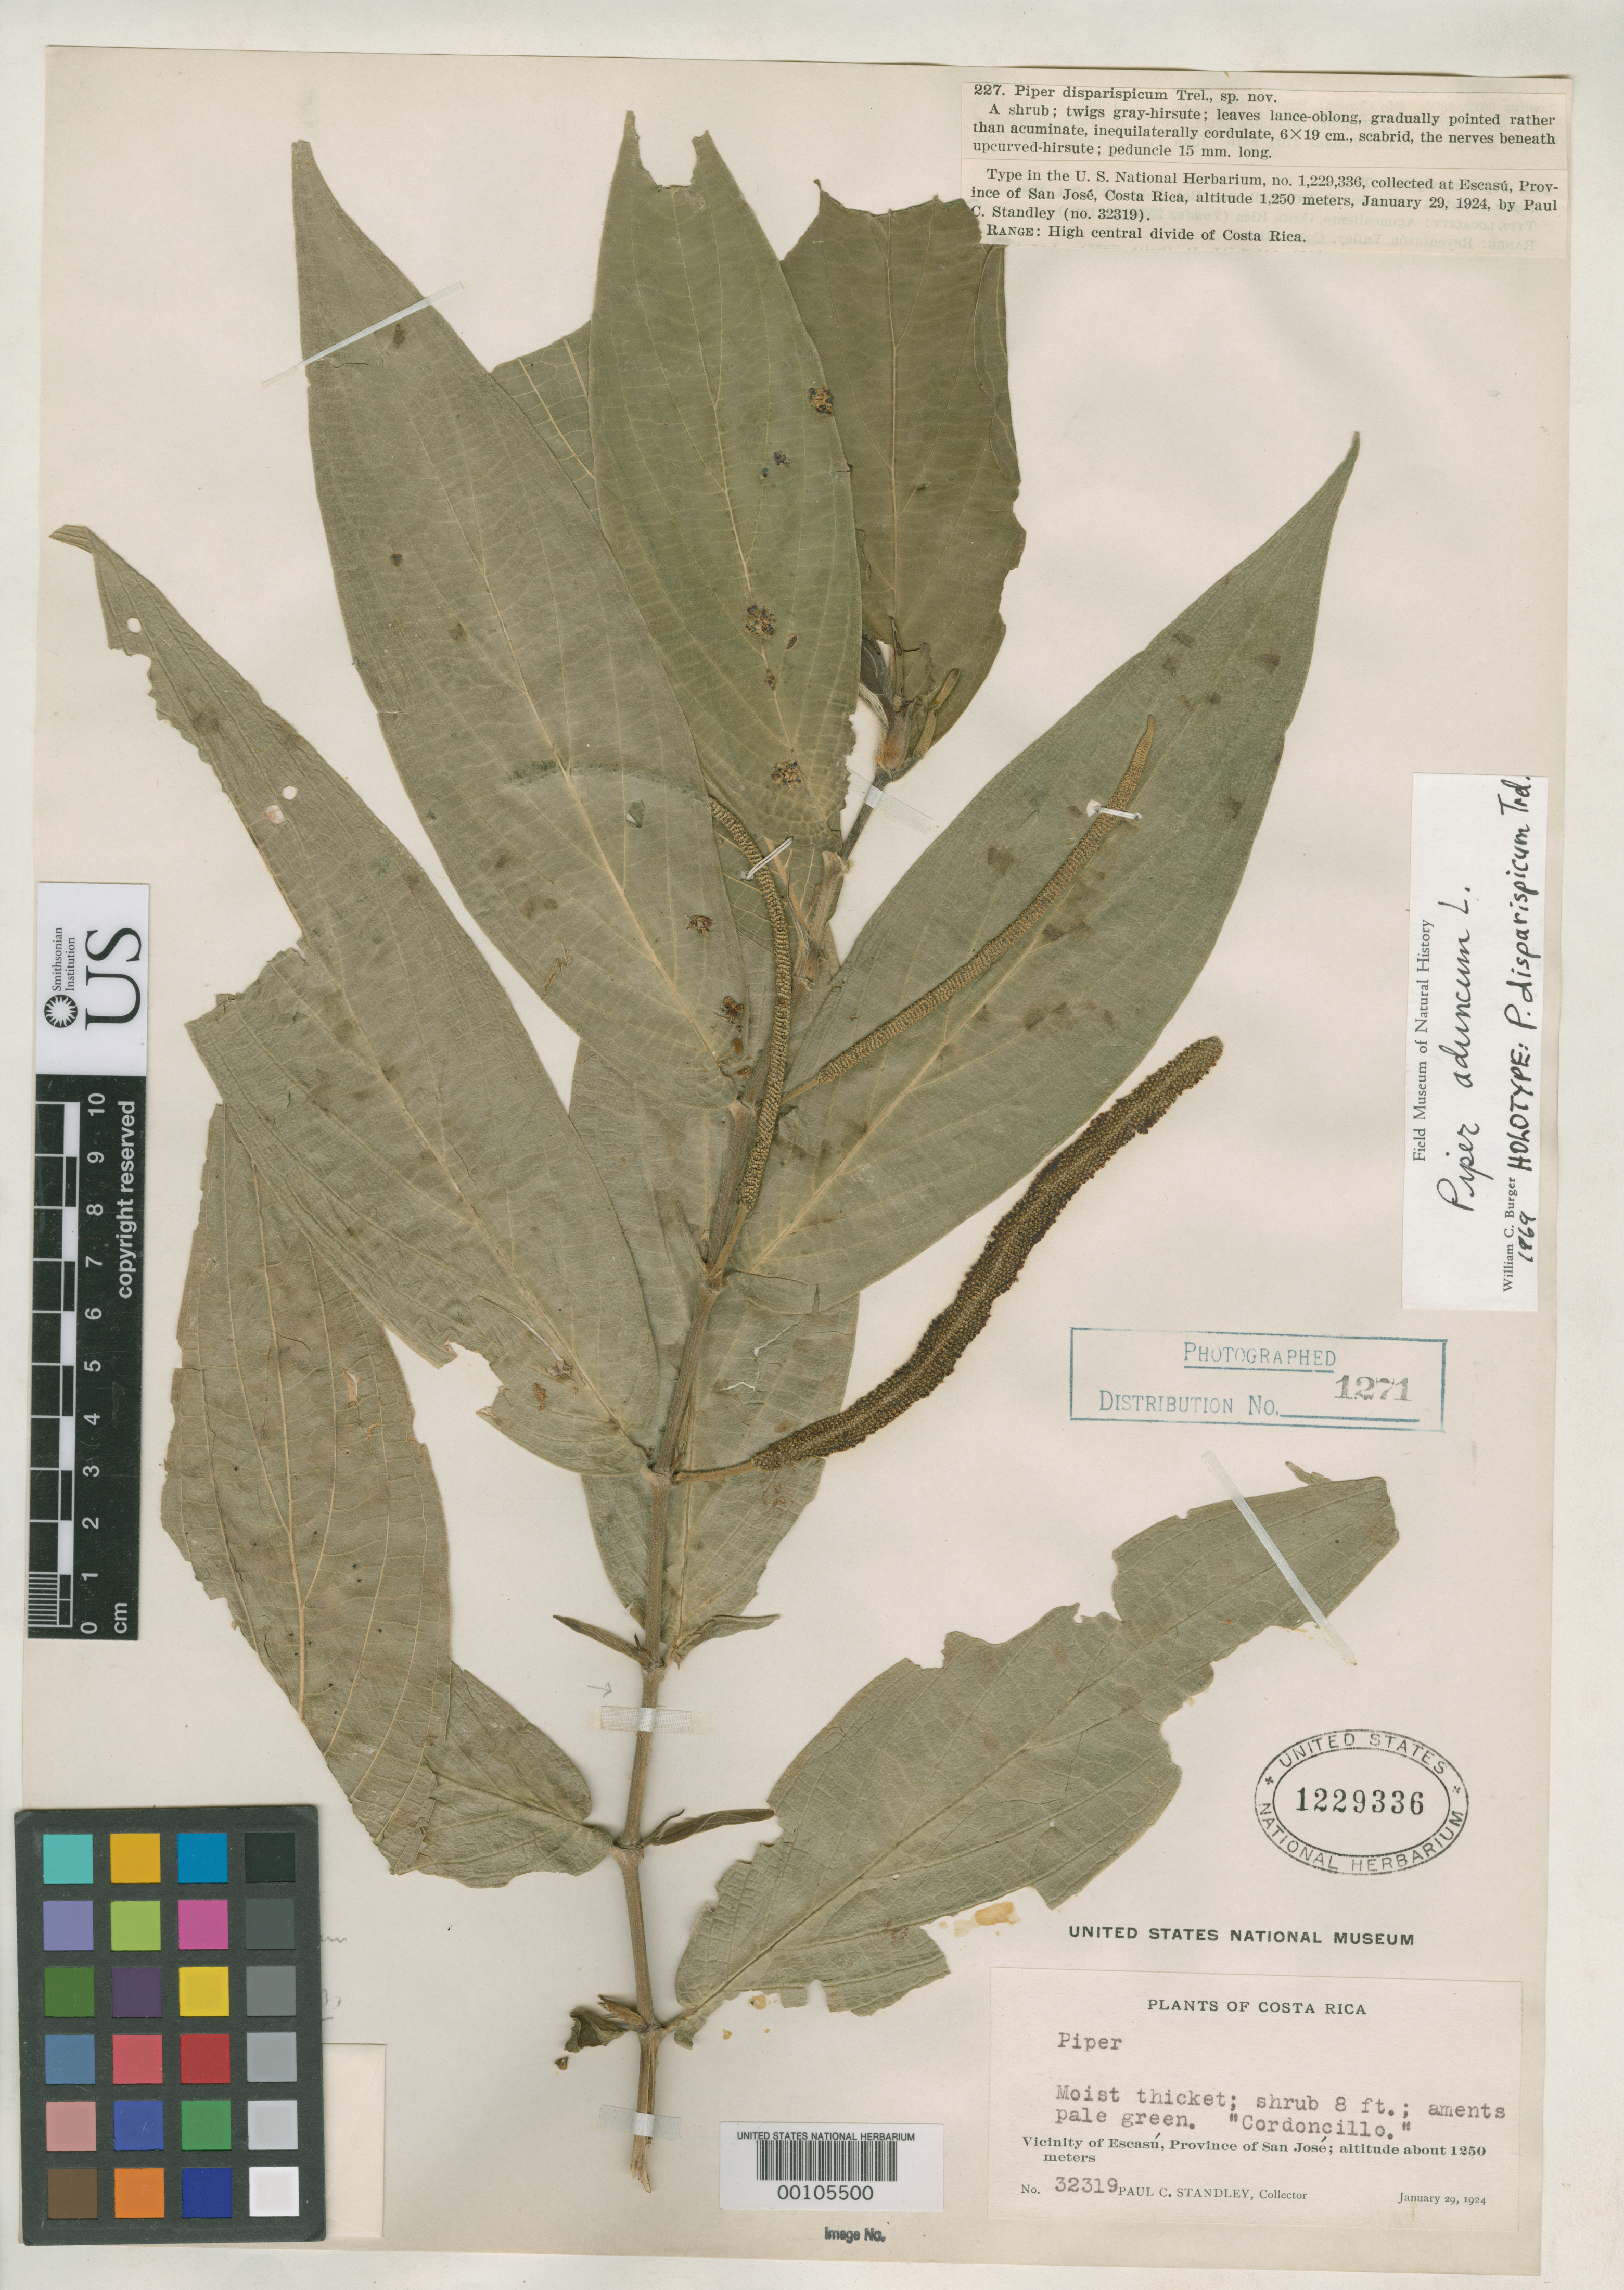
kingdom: Plantae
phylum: Tracheophyta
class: Magnoliopsida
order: Piperales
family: Piperaceae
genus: Piper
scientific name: Piper disparispicum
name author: Trel.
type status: Holotype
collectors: P. C. Standley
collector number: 32319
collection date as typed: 29 Jan 1924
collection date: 1924-01-29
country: Costa Rica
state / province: San José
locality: Escasu vicinity.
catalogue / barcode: US 1229336